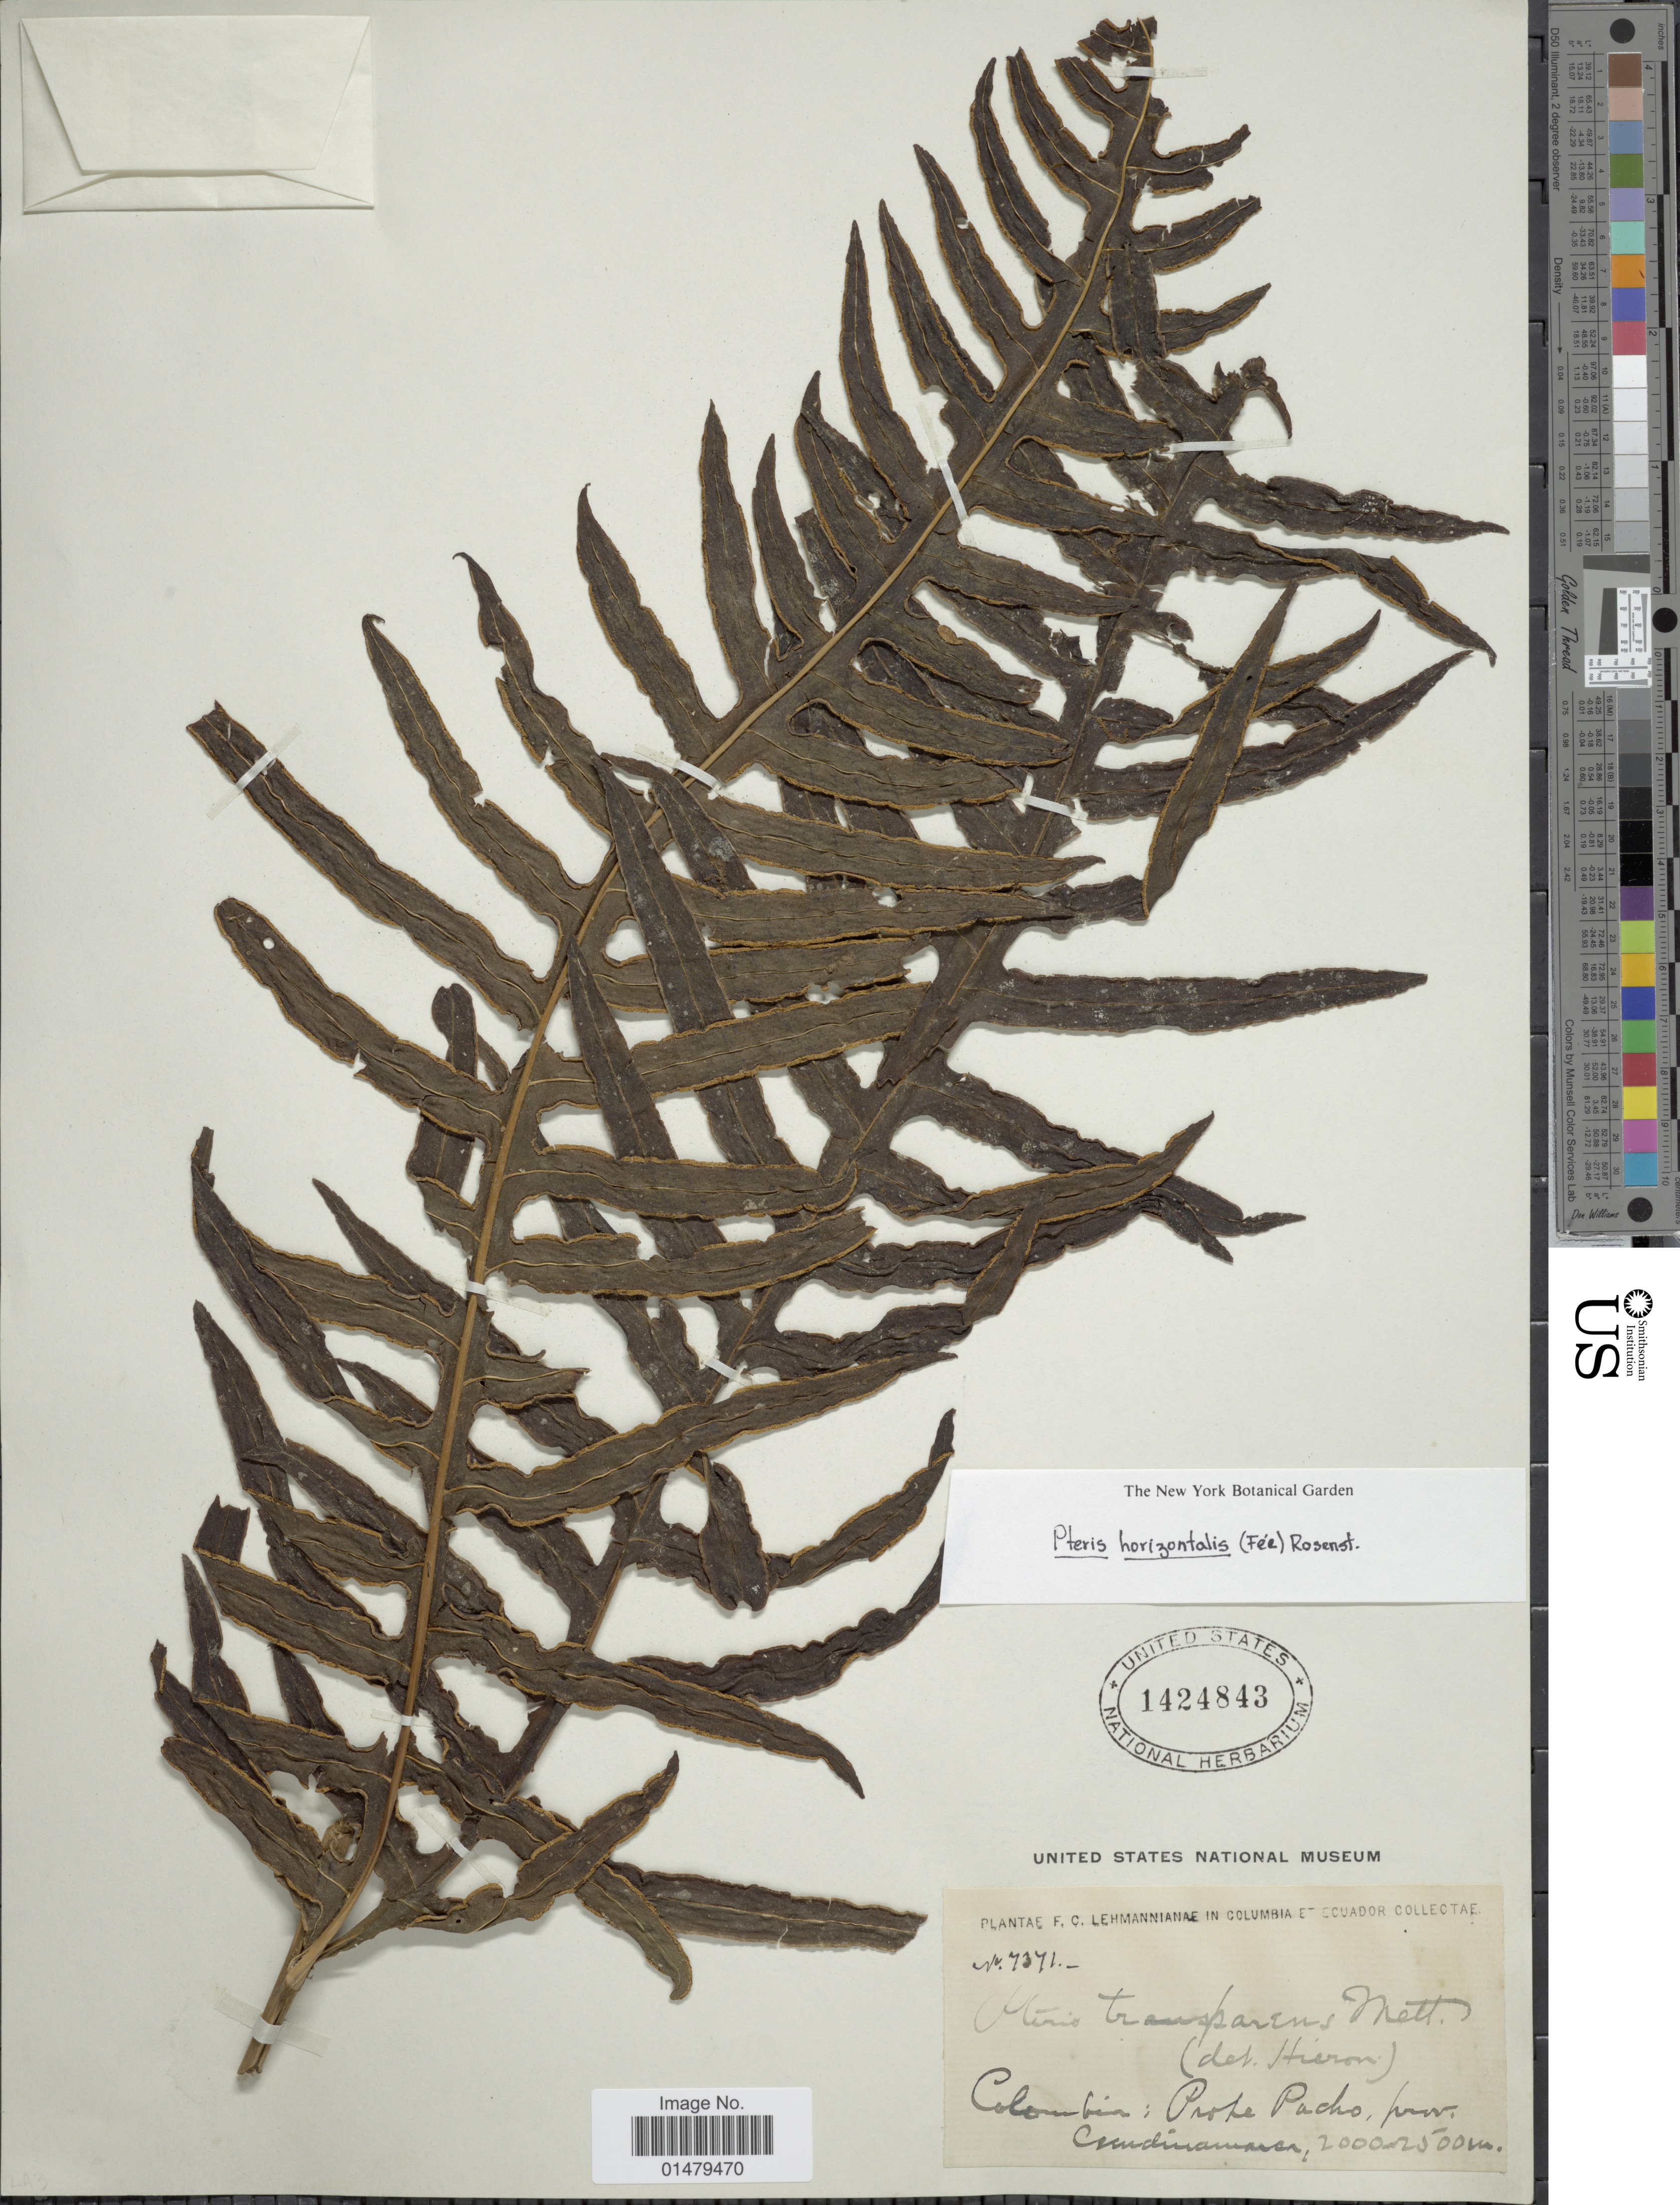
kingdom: Plantae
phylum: Tracheophyta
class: Polypodiopsida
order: Polypodiales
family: Pteridaceae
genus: Pteris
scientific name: Pteris horizontalis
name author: (Fée) Rosenst.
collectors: F. C. Lehmann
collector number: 7371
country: Colombia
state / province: Cundinamarca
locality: Prope Pacho, prov.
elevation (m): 2000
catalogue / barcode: US 1424843